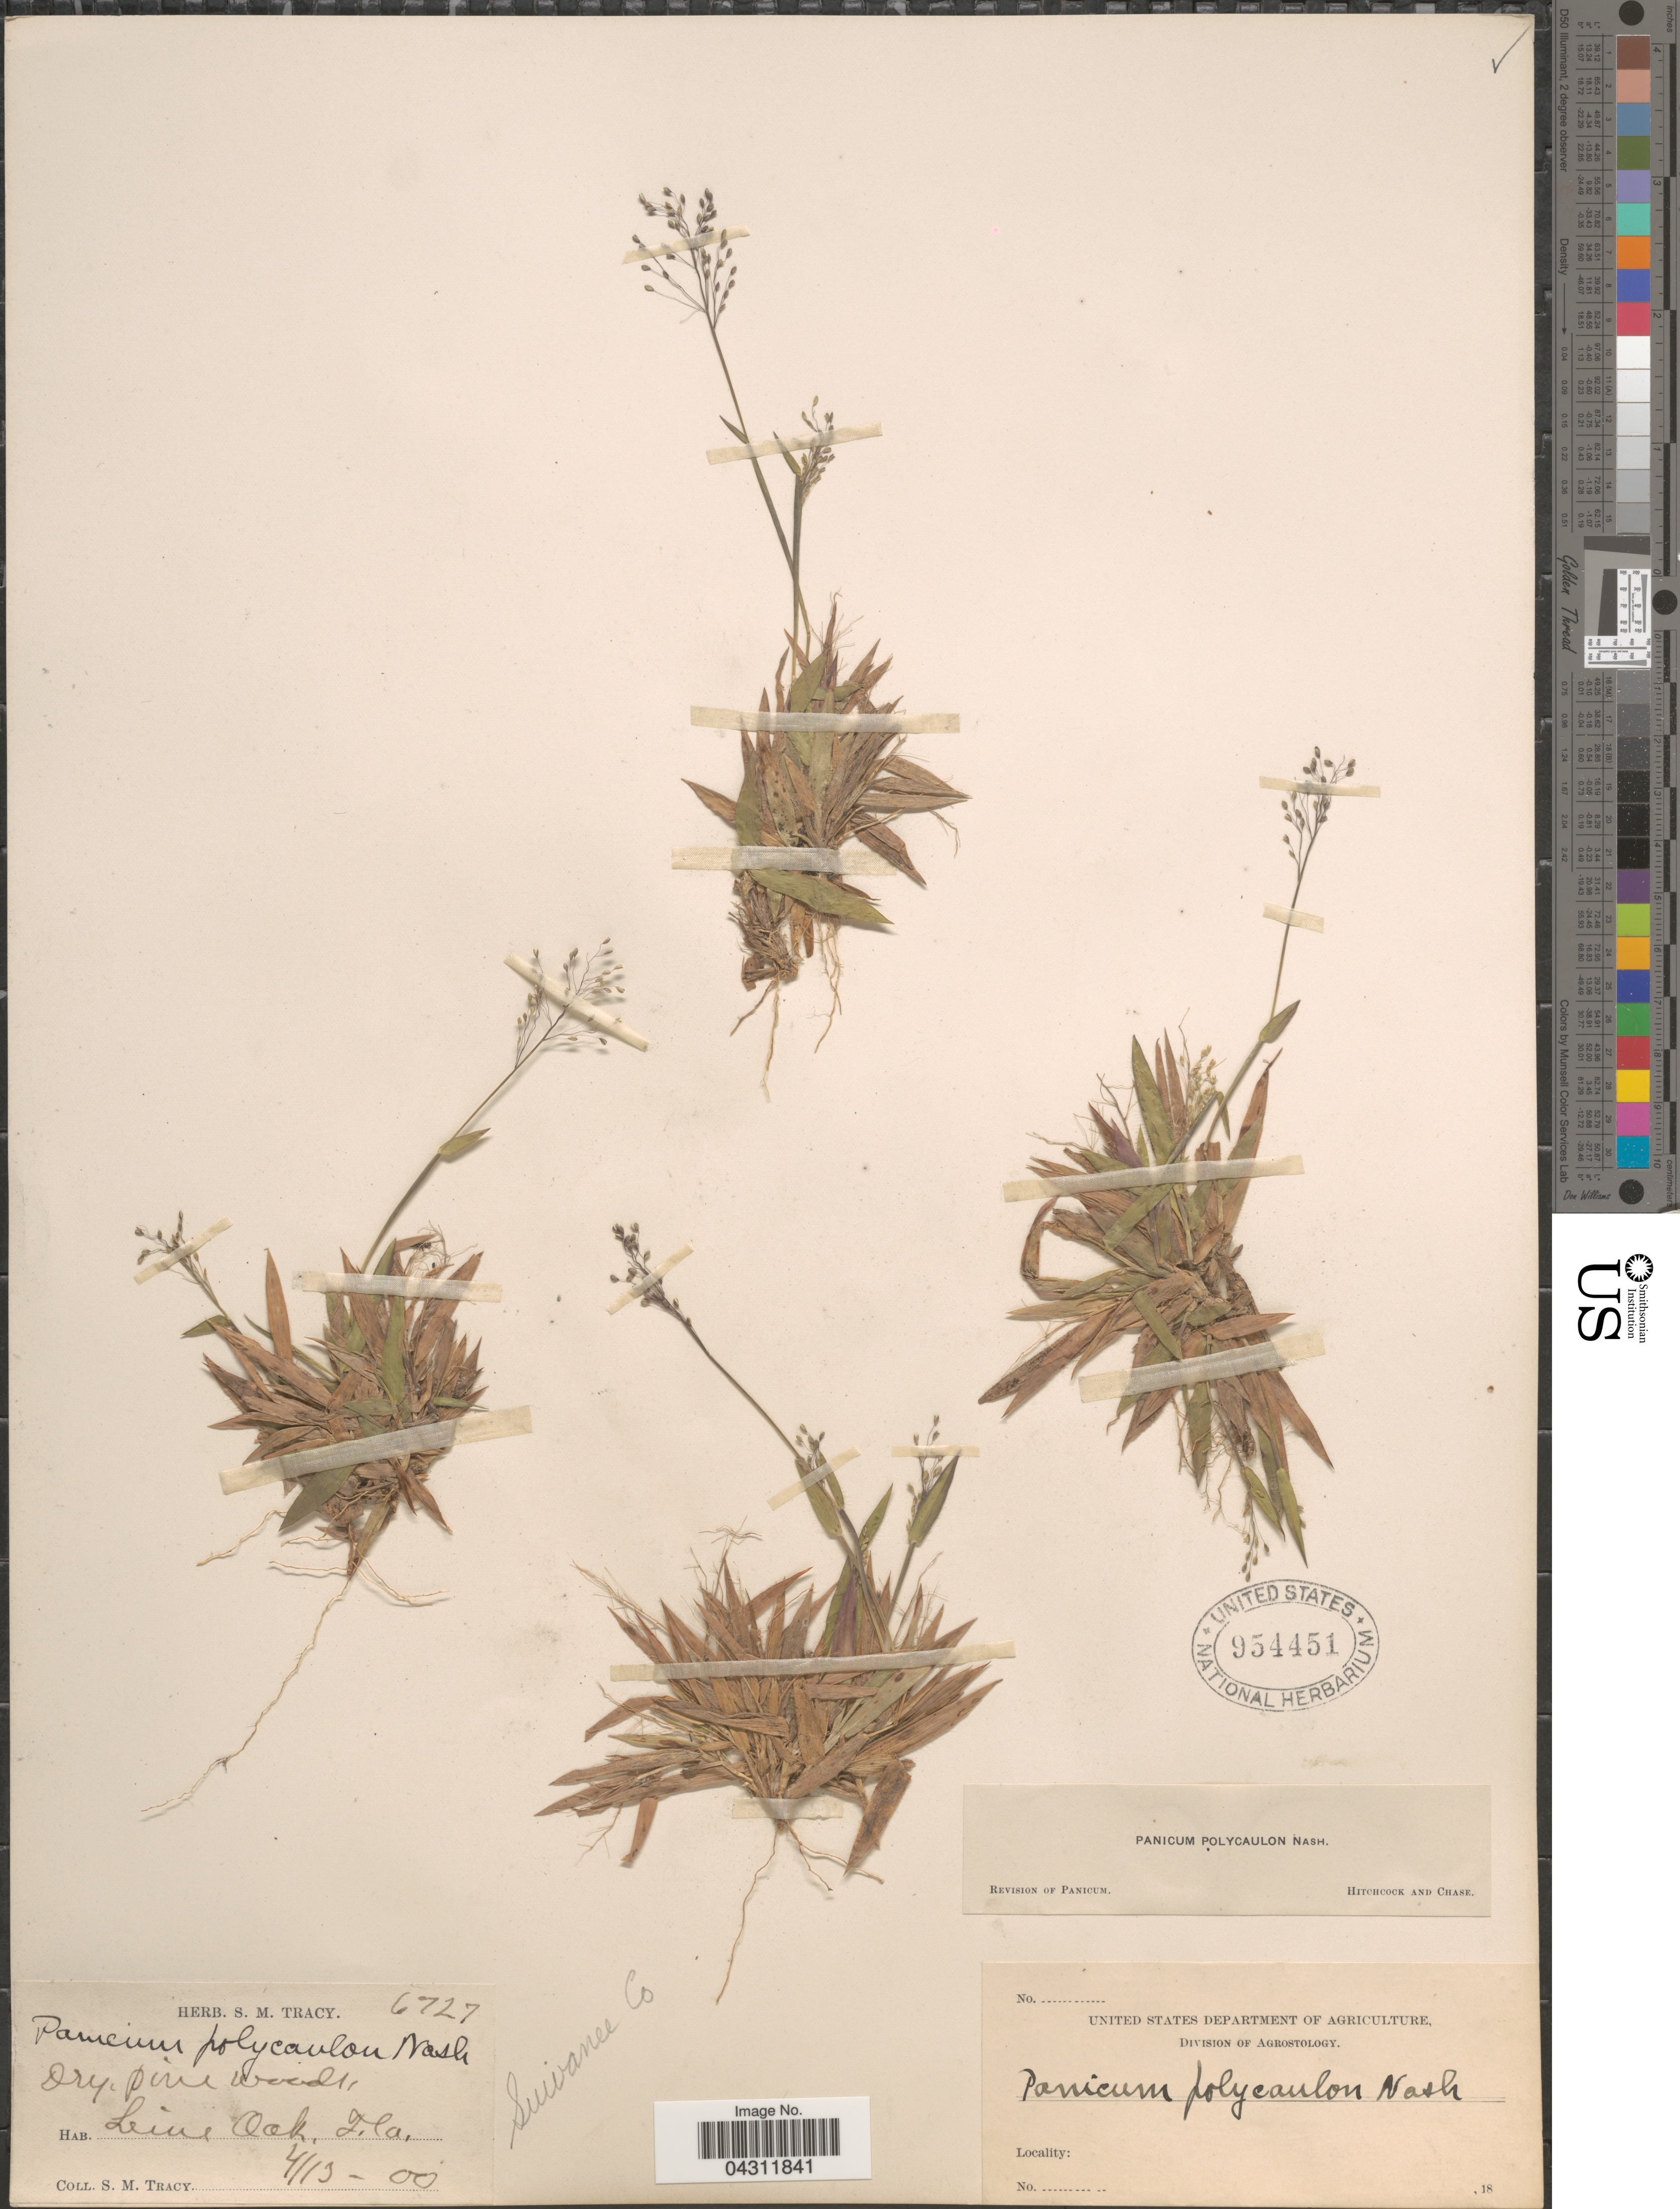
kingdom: Plantae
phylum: Tracheophyta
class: Liliopsida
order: Poales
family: Poaceae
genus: Dichanthelium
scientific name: Dichanthelium strigosum var. glabrescens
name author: (Griseb.) Freckmann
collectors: S. M. Tracy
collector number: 6727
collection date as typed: Transcribed d/m/y: 13/4/0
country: United States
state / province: Florida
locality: Live Oak. Suwanee Co.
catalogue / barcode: US 954451